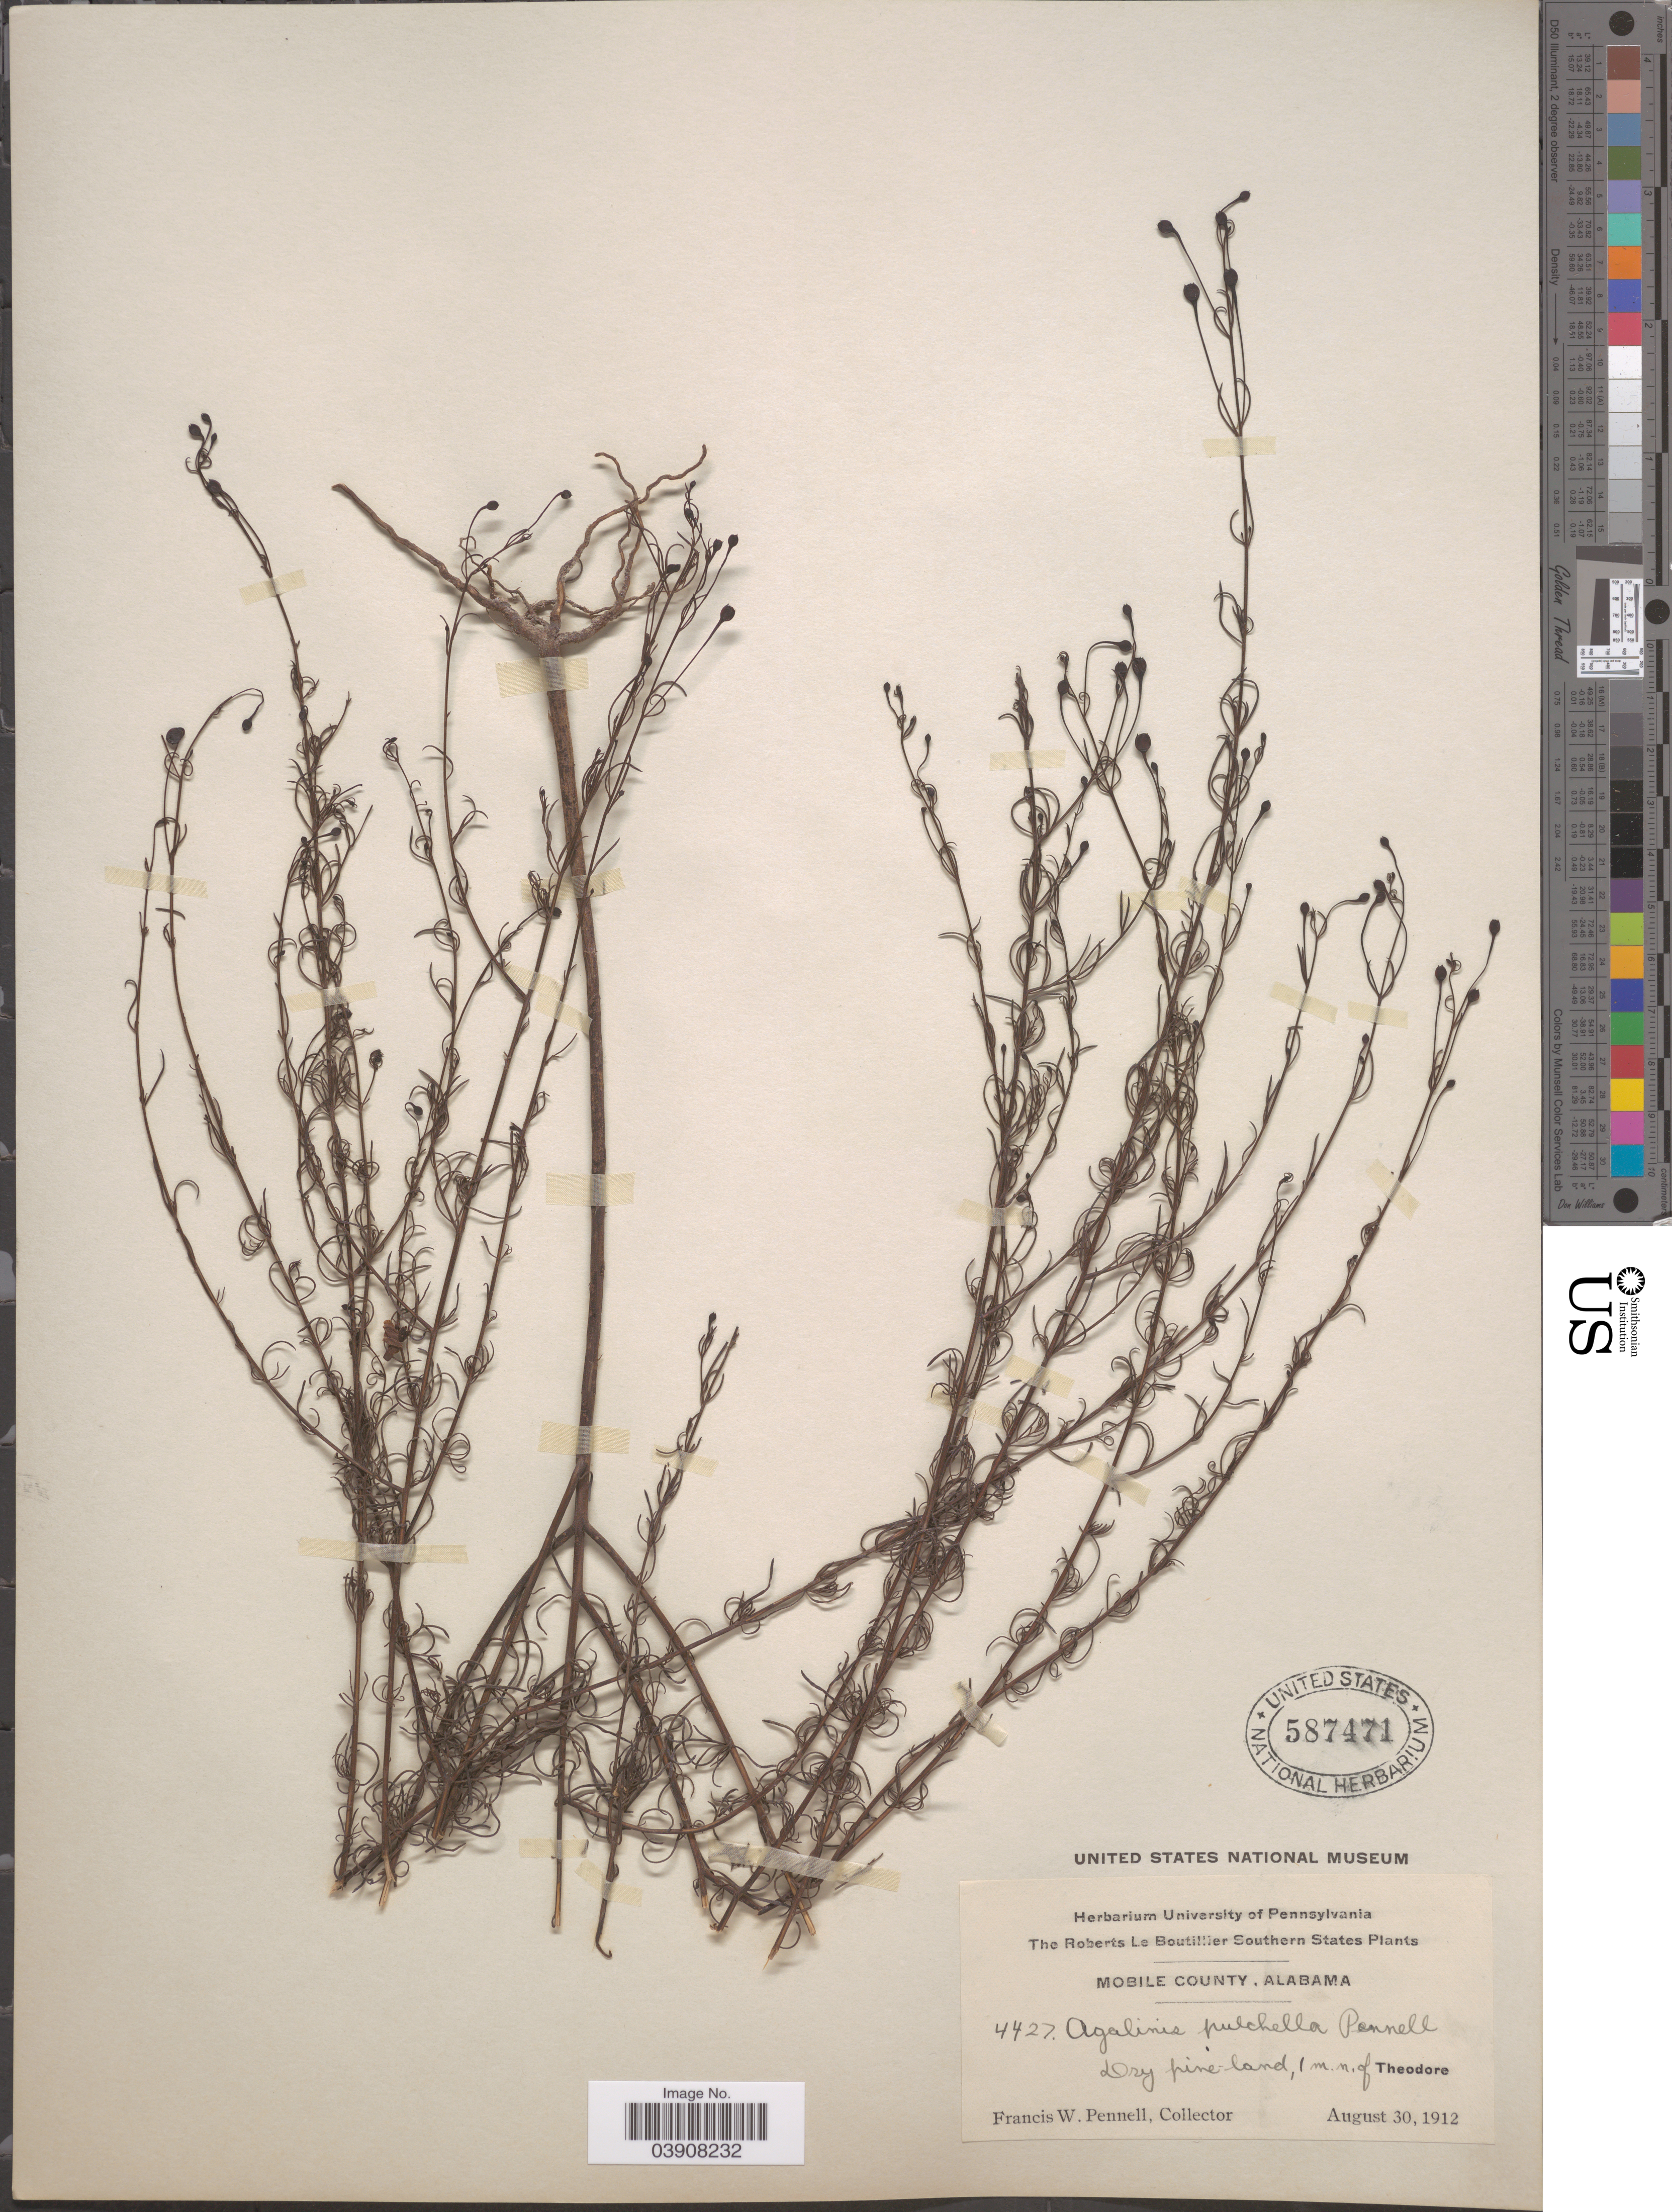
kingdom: Plantae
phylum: Tracheophyta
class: Magnoliopsida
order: Lamiales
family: Orobanchaceae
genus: Agalinis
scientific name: Agalinis pulchella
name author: Pennell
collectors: F. W. Pennell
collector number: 4427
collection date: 1912-08-30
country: United States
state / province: Alabama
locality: Southern States. Mobile County. Dry pine-land, 1 m. n. of Theodore.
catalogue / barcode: US 587471